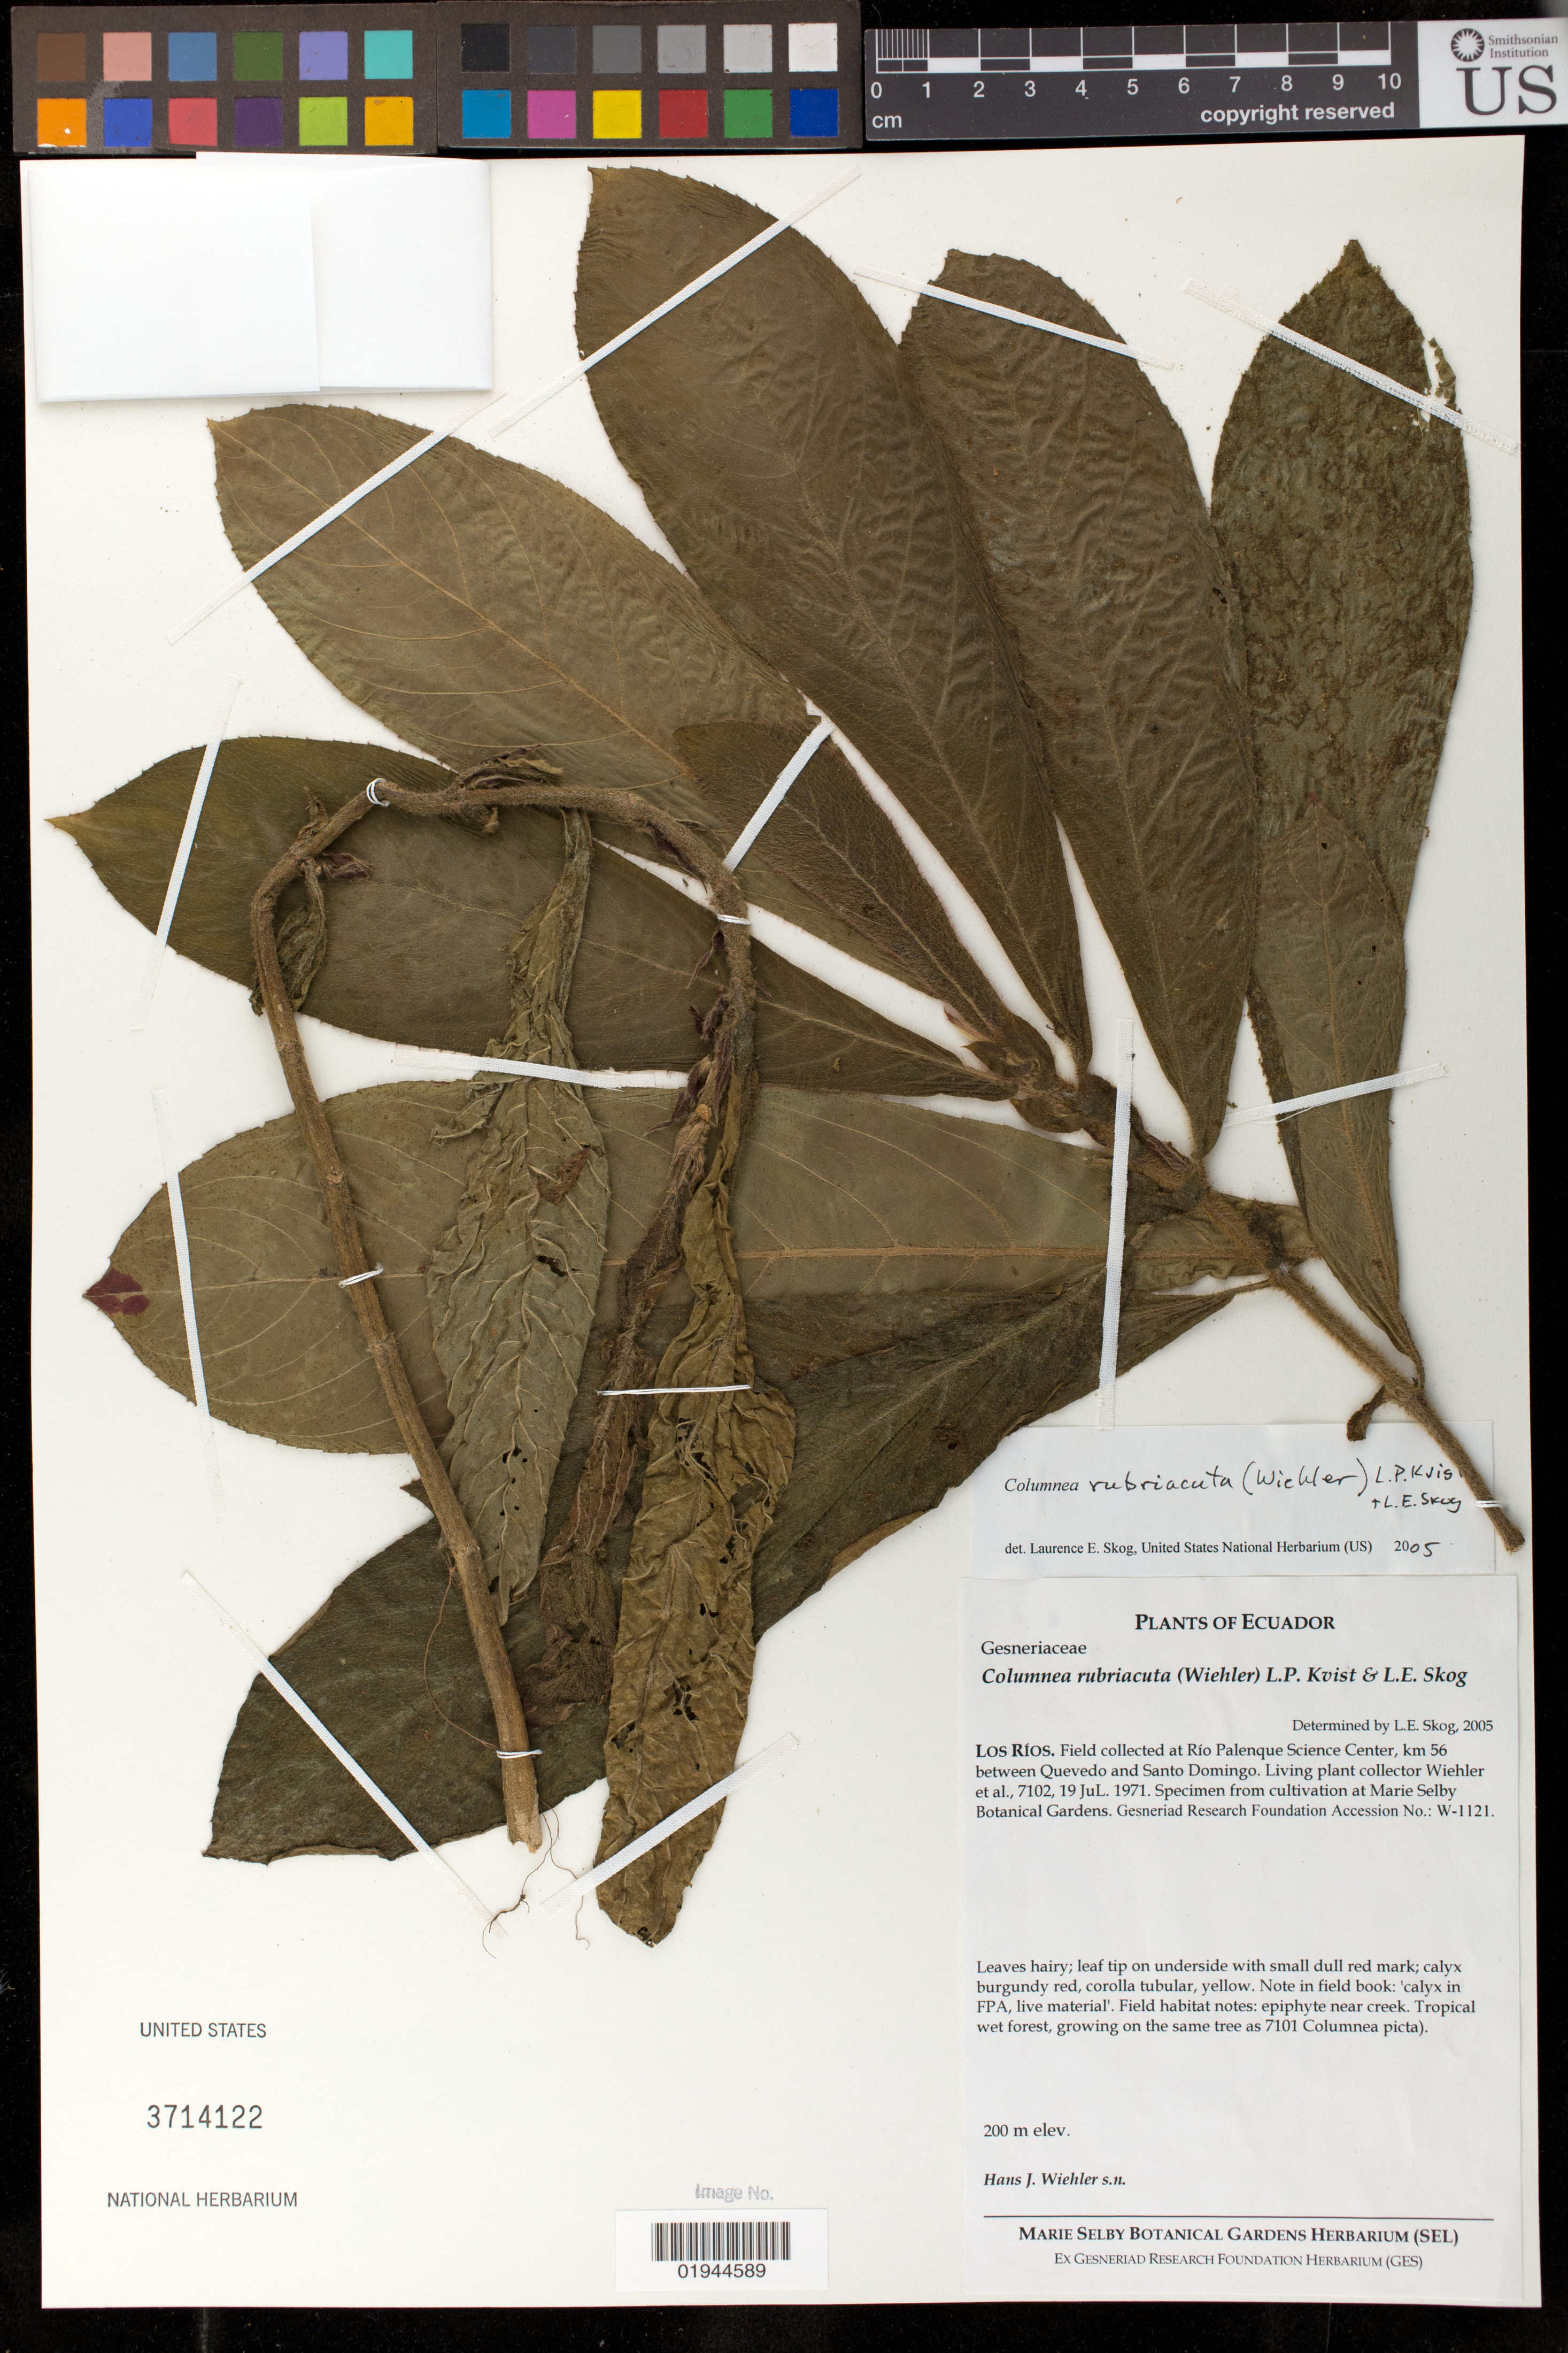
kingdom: Plantae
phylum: Tracheophyta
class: Magnoliopsida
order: Lamiales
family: Gesneriaceae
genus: Columnea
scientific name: Columnea rubriacuta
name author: (Wiehler) L.P. Kvist & L.E. Skog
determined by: Skog, Laurence E.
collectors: H. J. Wiehler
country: United States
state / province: Florida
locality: Marie Selby Botanical Gardens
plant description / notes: Field collected at Rio Palenque Science Center, km 56 between Quevedo and Santo Domingo. Living plant collector Wiehler et al. 7102, 19 Jul. 1971.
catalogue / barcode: US 3714122